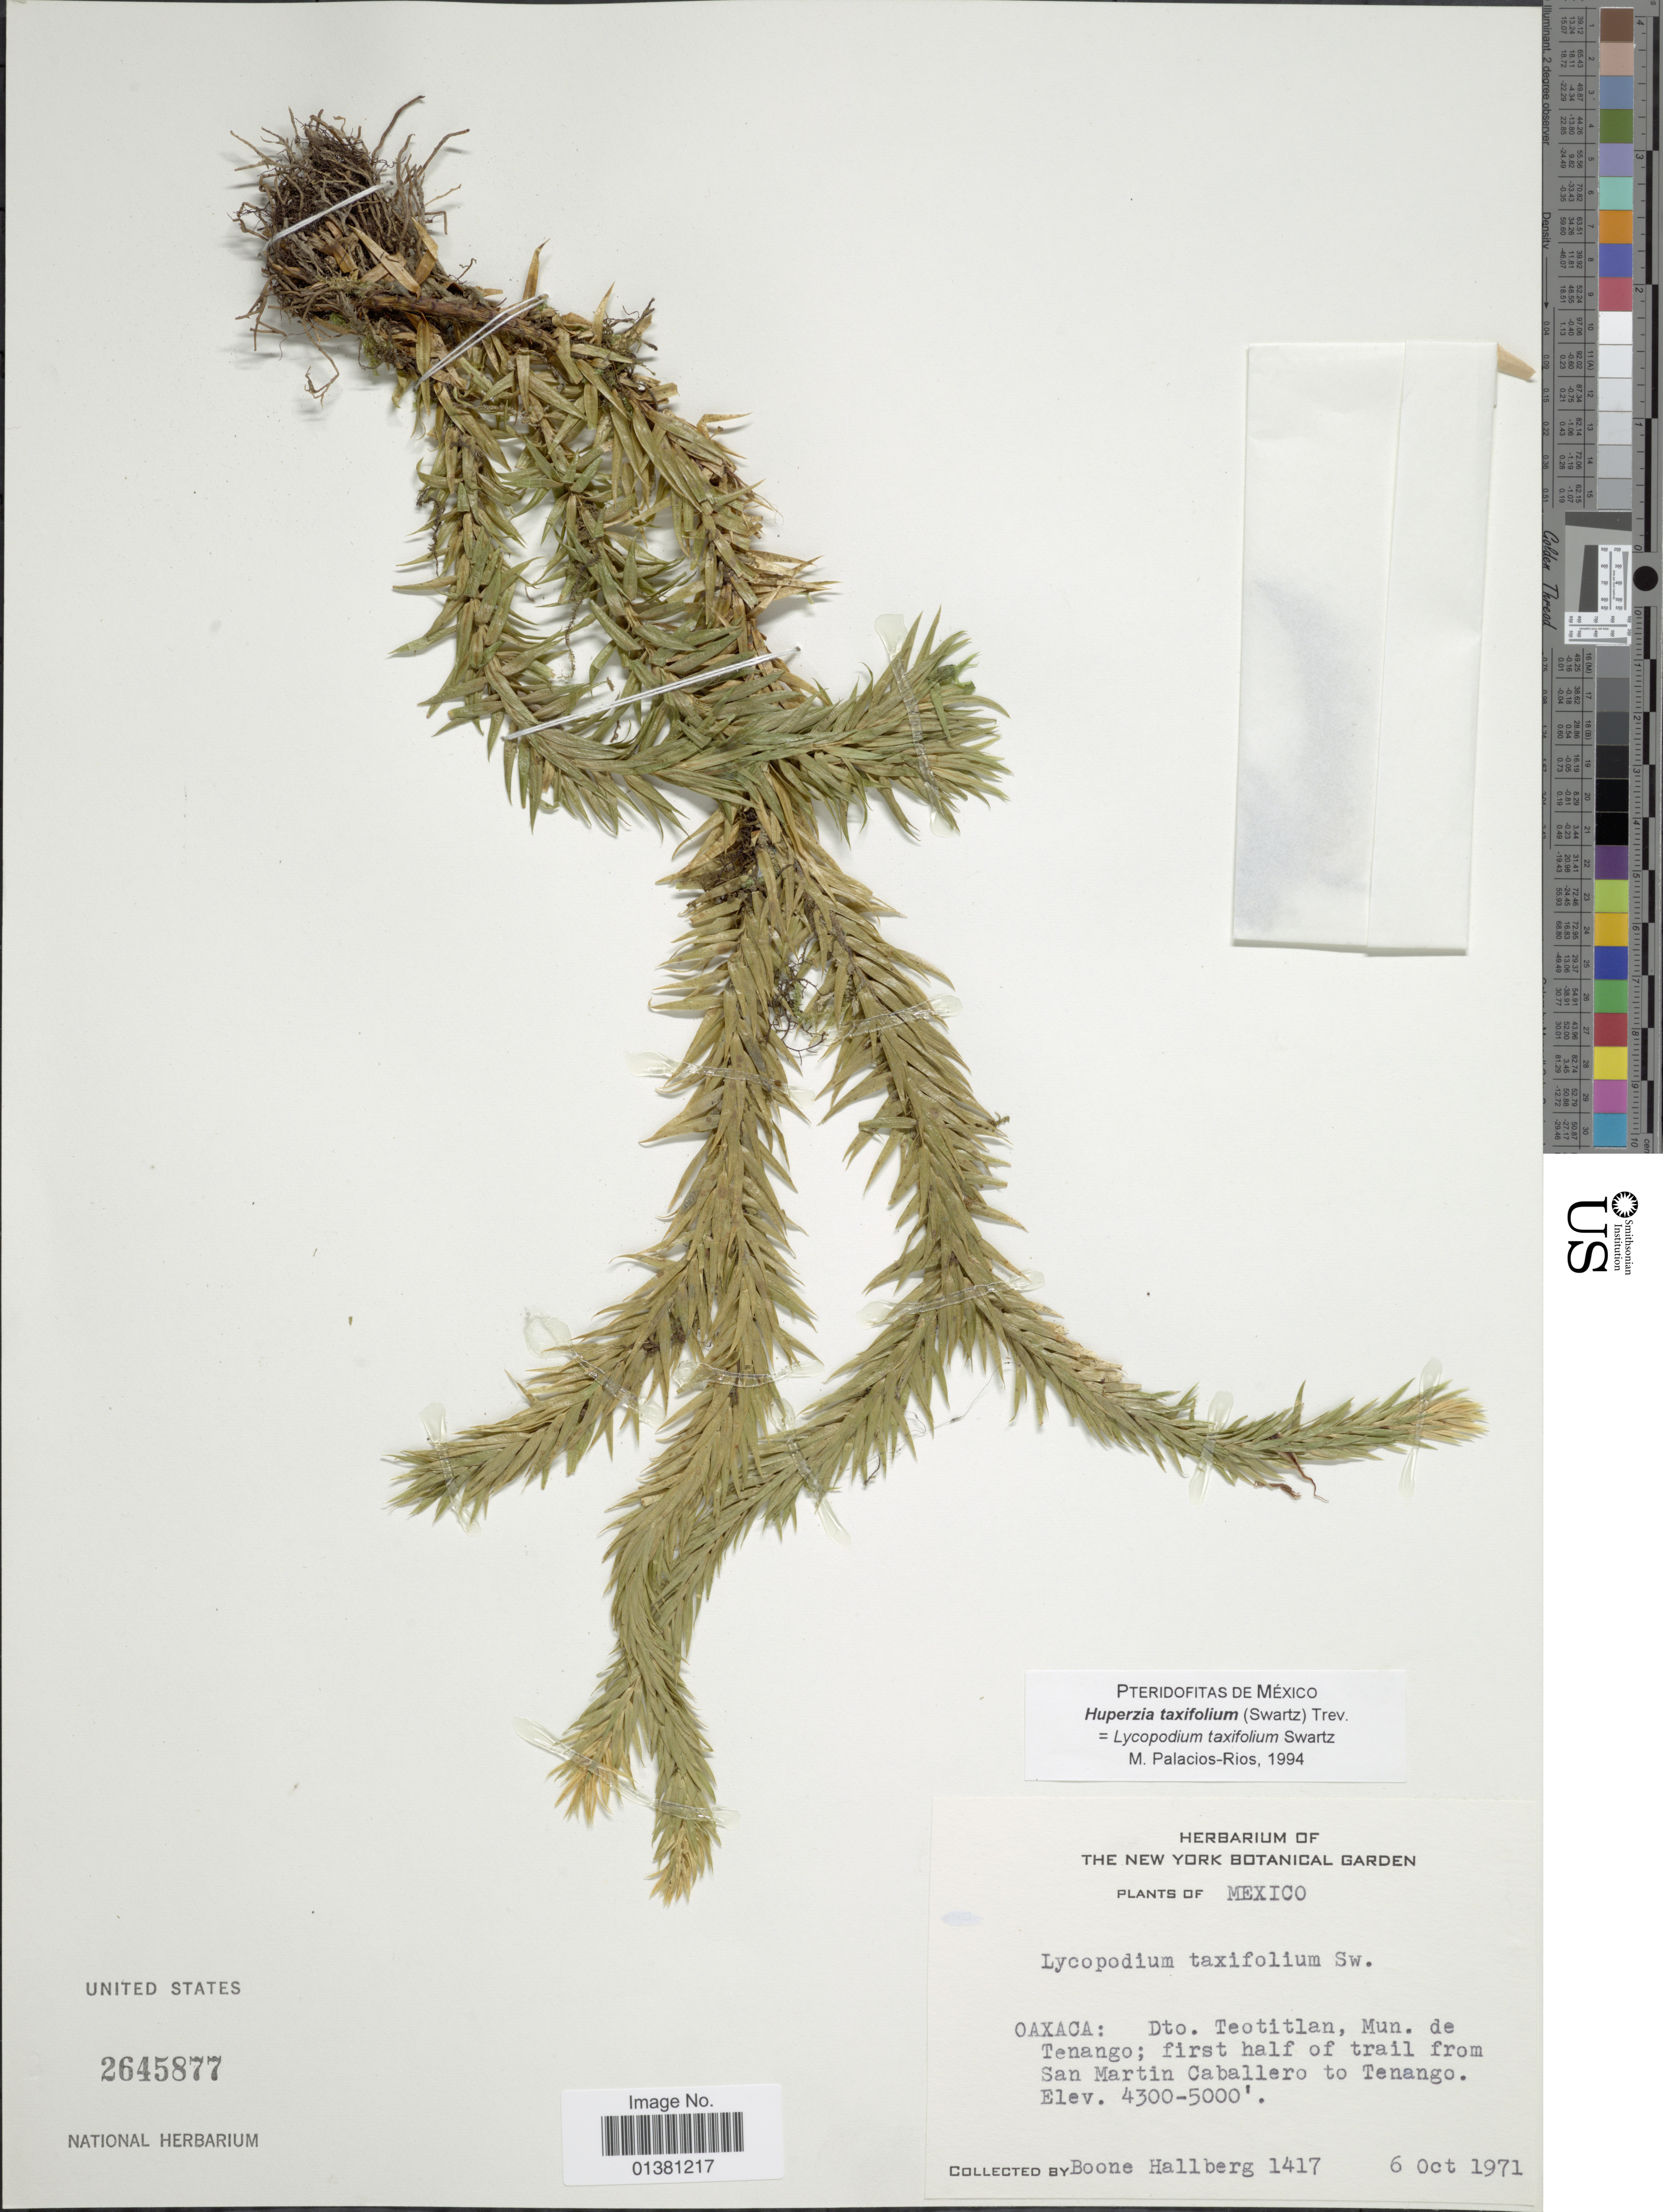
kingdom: Plantae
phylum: Tracheophyta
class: Lycopodiopsida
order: Lycopodiales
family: Lycopodiaceae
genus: Phlegmariurus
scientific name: Phlegmariurus taxifolius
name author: (Sw.) Á. Löve & D. Löve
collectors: B. Hallberg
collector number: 1417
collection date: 1971-10-06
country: Mexico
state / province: Oaxaca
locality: Dto Teotitlan, Mun de Tenango; first half of trail from San Martin Caballero to Tenango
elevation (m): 1311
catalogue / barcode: US 2645877